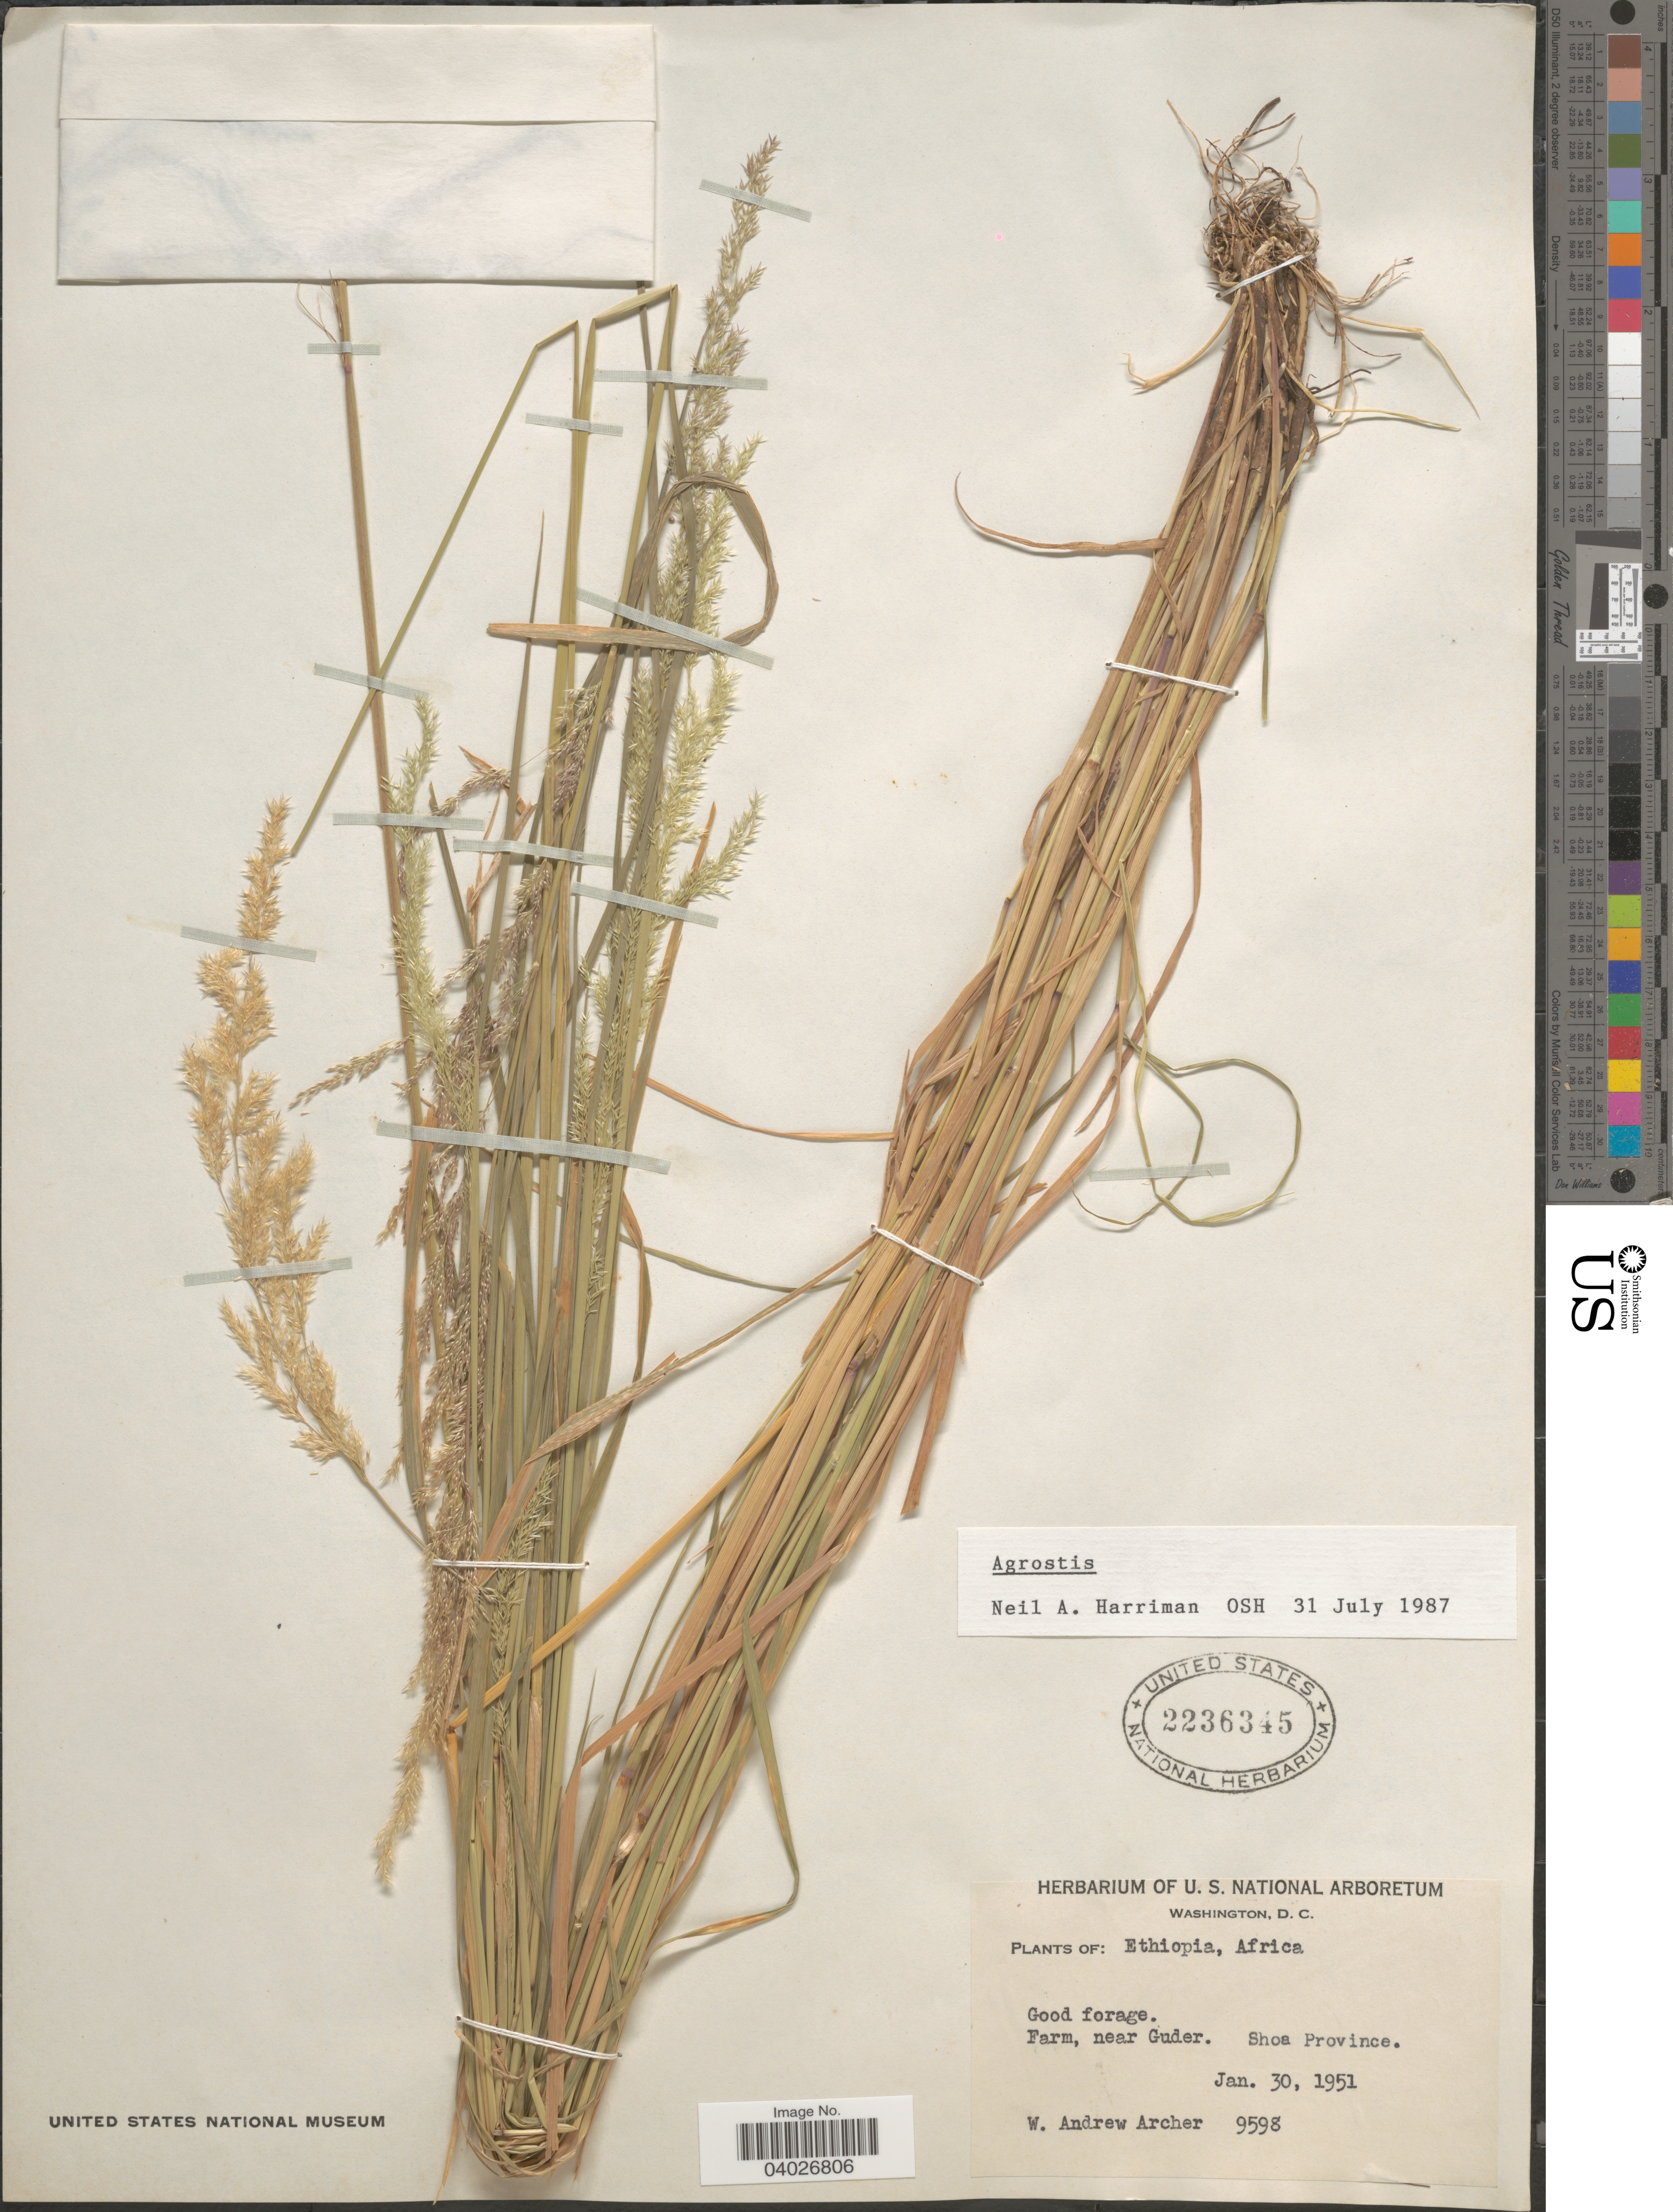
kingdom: Plantae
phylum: Tracheophyta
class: Liliopsida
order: Poales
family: Poaceae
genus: Agrostis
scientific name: Agrostis sp.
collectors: W. A. Archer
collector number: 9598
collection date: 1951-01-30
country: Ethiopia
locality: Farm, near Guder. Shoa province.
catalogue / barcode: US 2236345